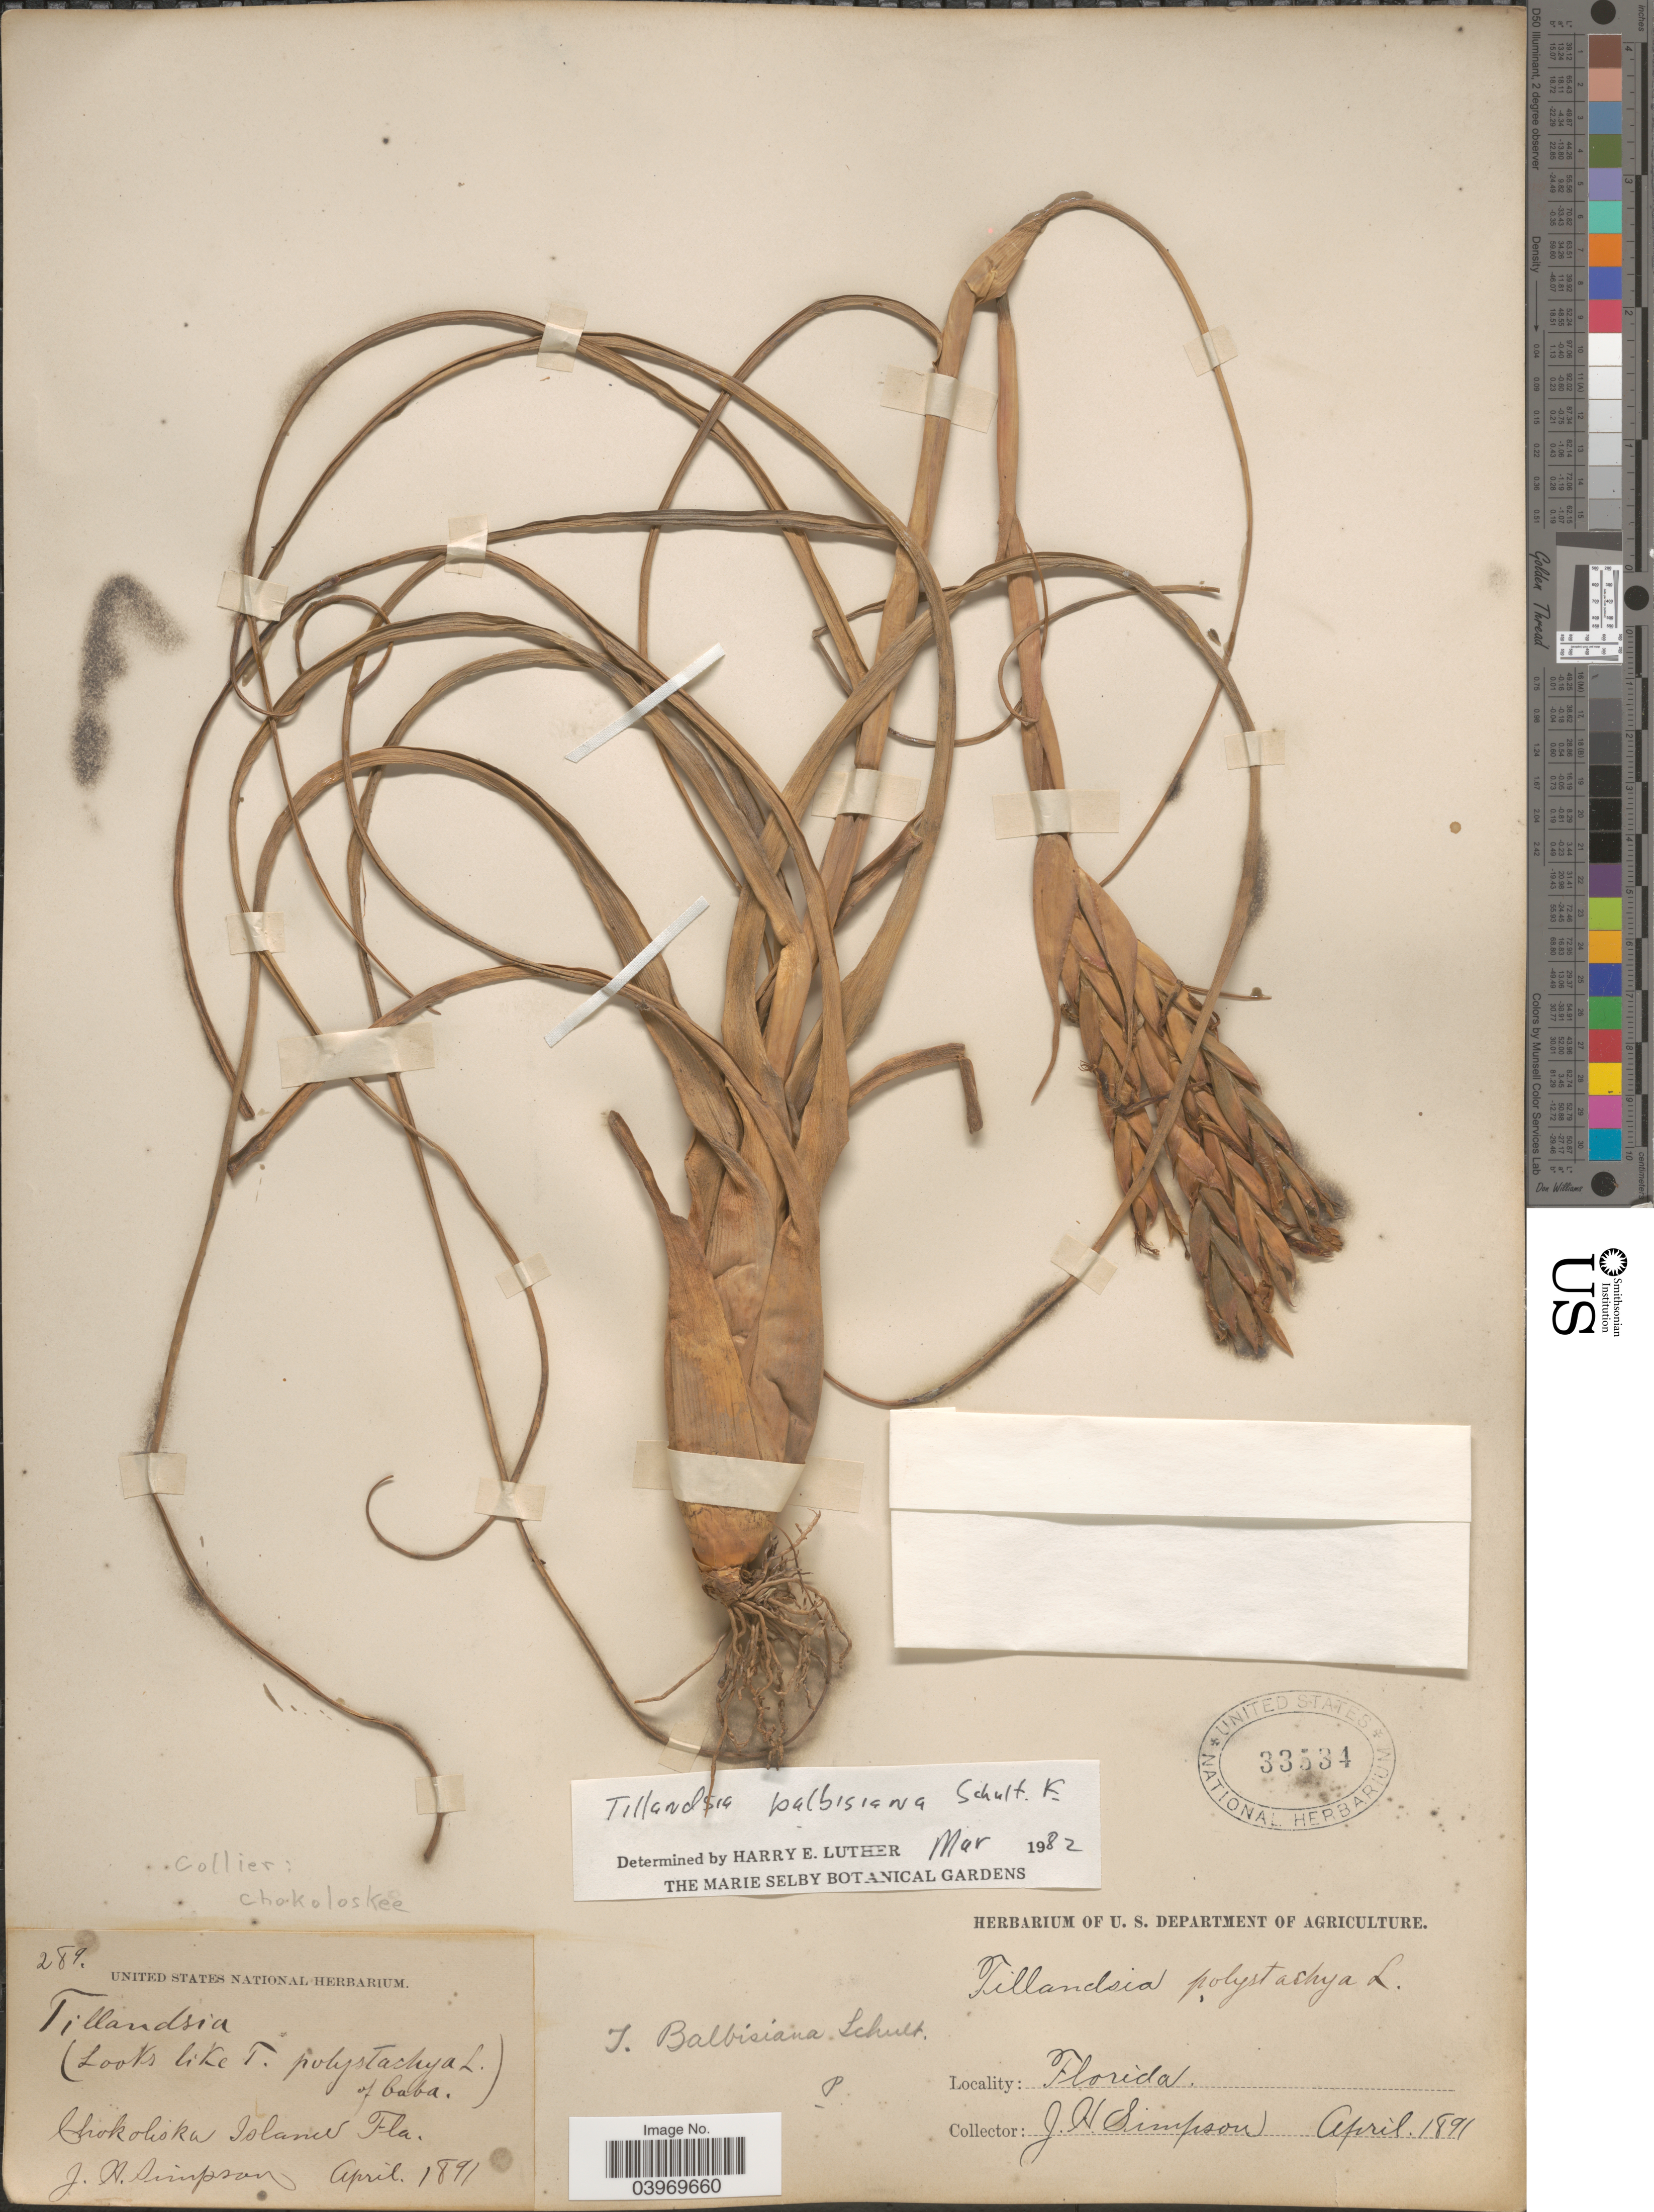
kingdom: Plantae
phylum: Tracheophyta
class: Liliopsida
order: Poales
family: Bromeliaceae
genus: Tillandsia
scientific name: Tillandsia balbisiana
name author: Schult. f.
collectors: J. H. Simpson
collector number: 289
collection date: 1891-04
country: United States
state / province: Florida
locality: Chokoliska Island. Collier: Chokoloskee.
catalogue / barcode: US 33534